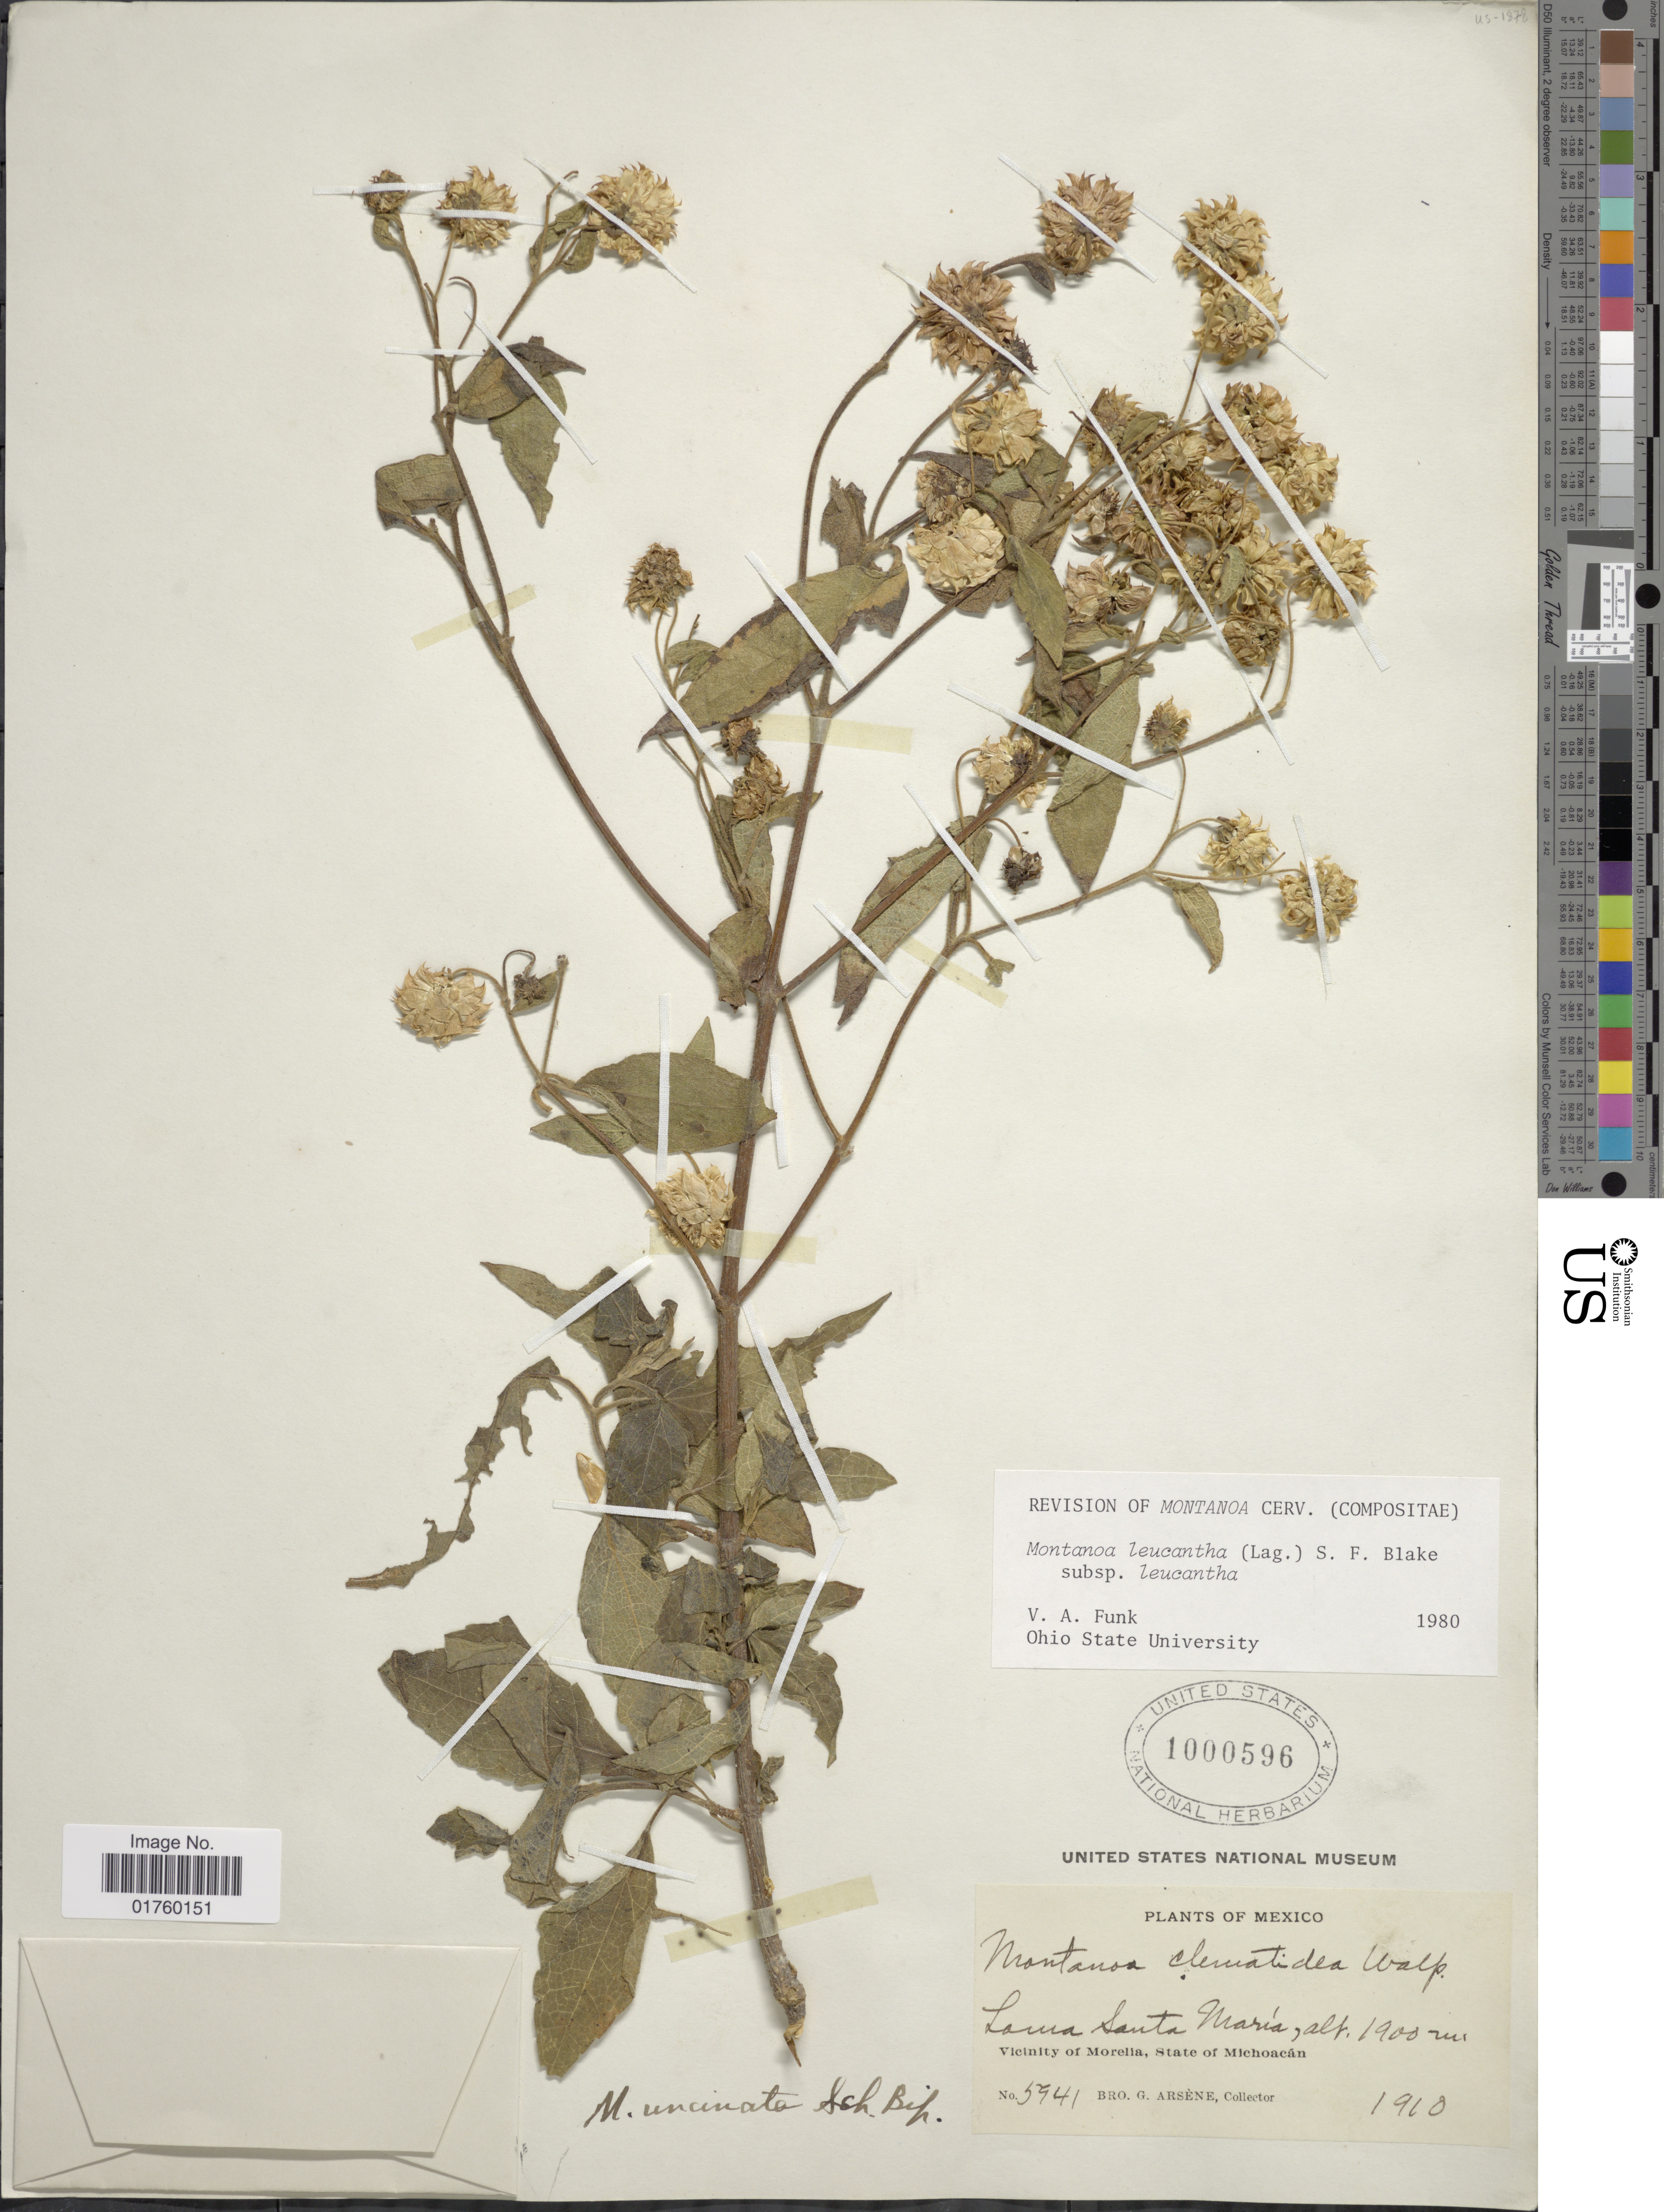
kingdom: Plantae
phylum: Tracheophyta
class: Magnoliopsida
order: Asterales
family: Asteraceae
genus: Montanoa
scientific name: Montanoa leucantha subsp. leucantha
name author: (Lag.) S.F. Blake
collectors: Bro. G. Arsène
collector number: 5941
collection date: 1910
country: Mexico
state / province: Michoacán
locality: Loma Santa Maria, vicinity of Morelia.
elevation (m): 1900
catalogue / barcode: US 1000596